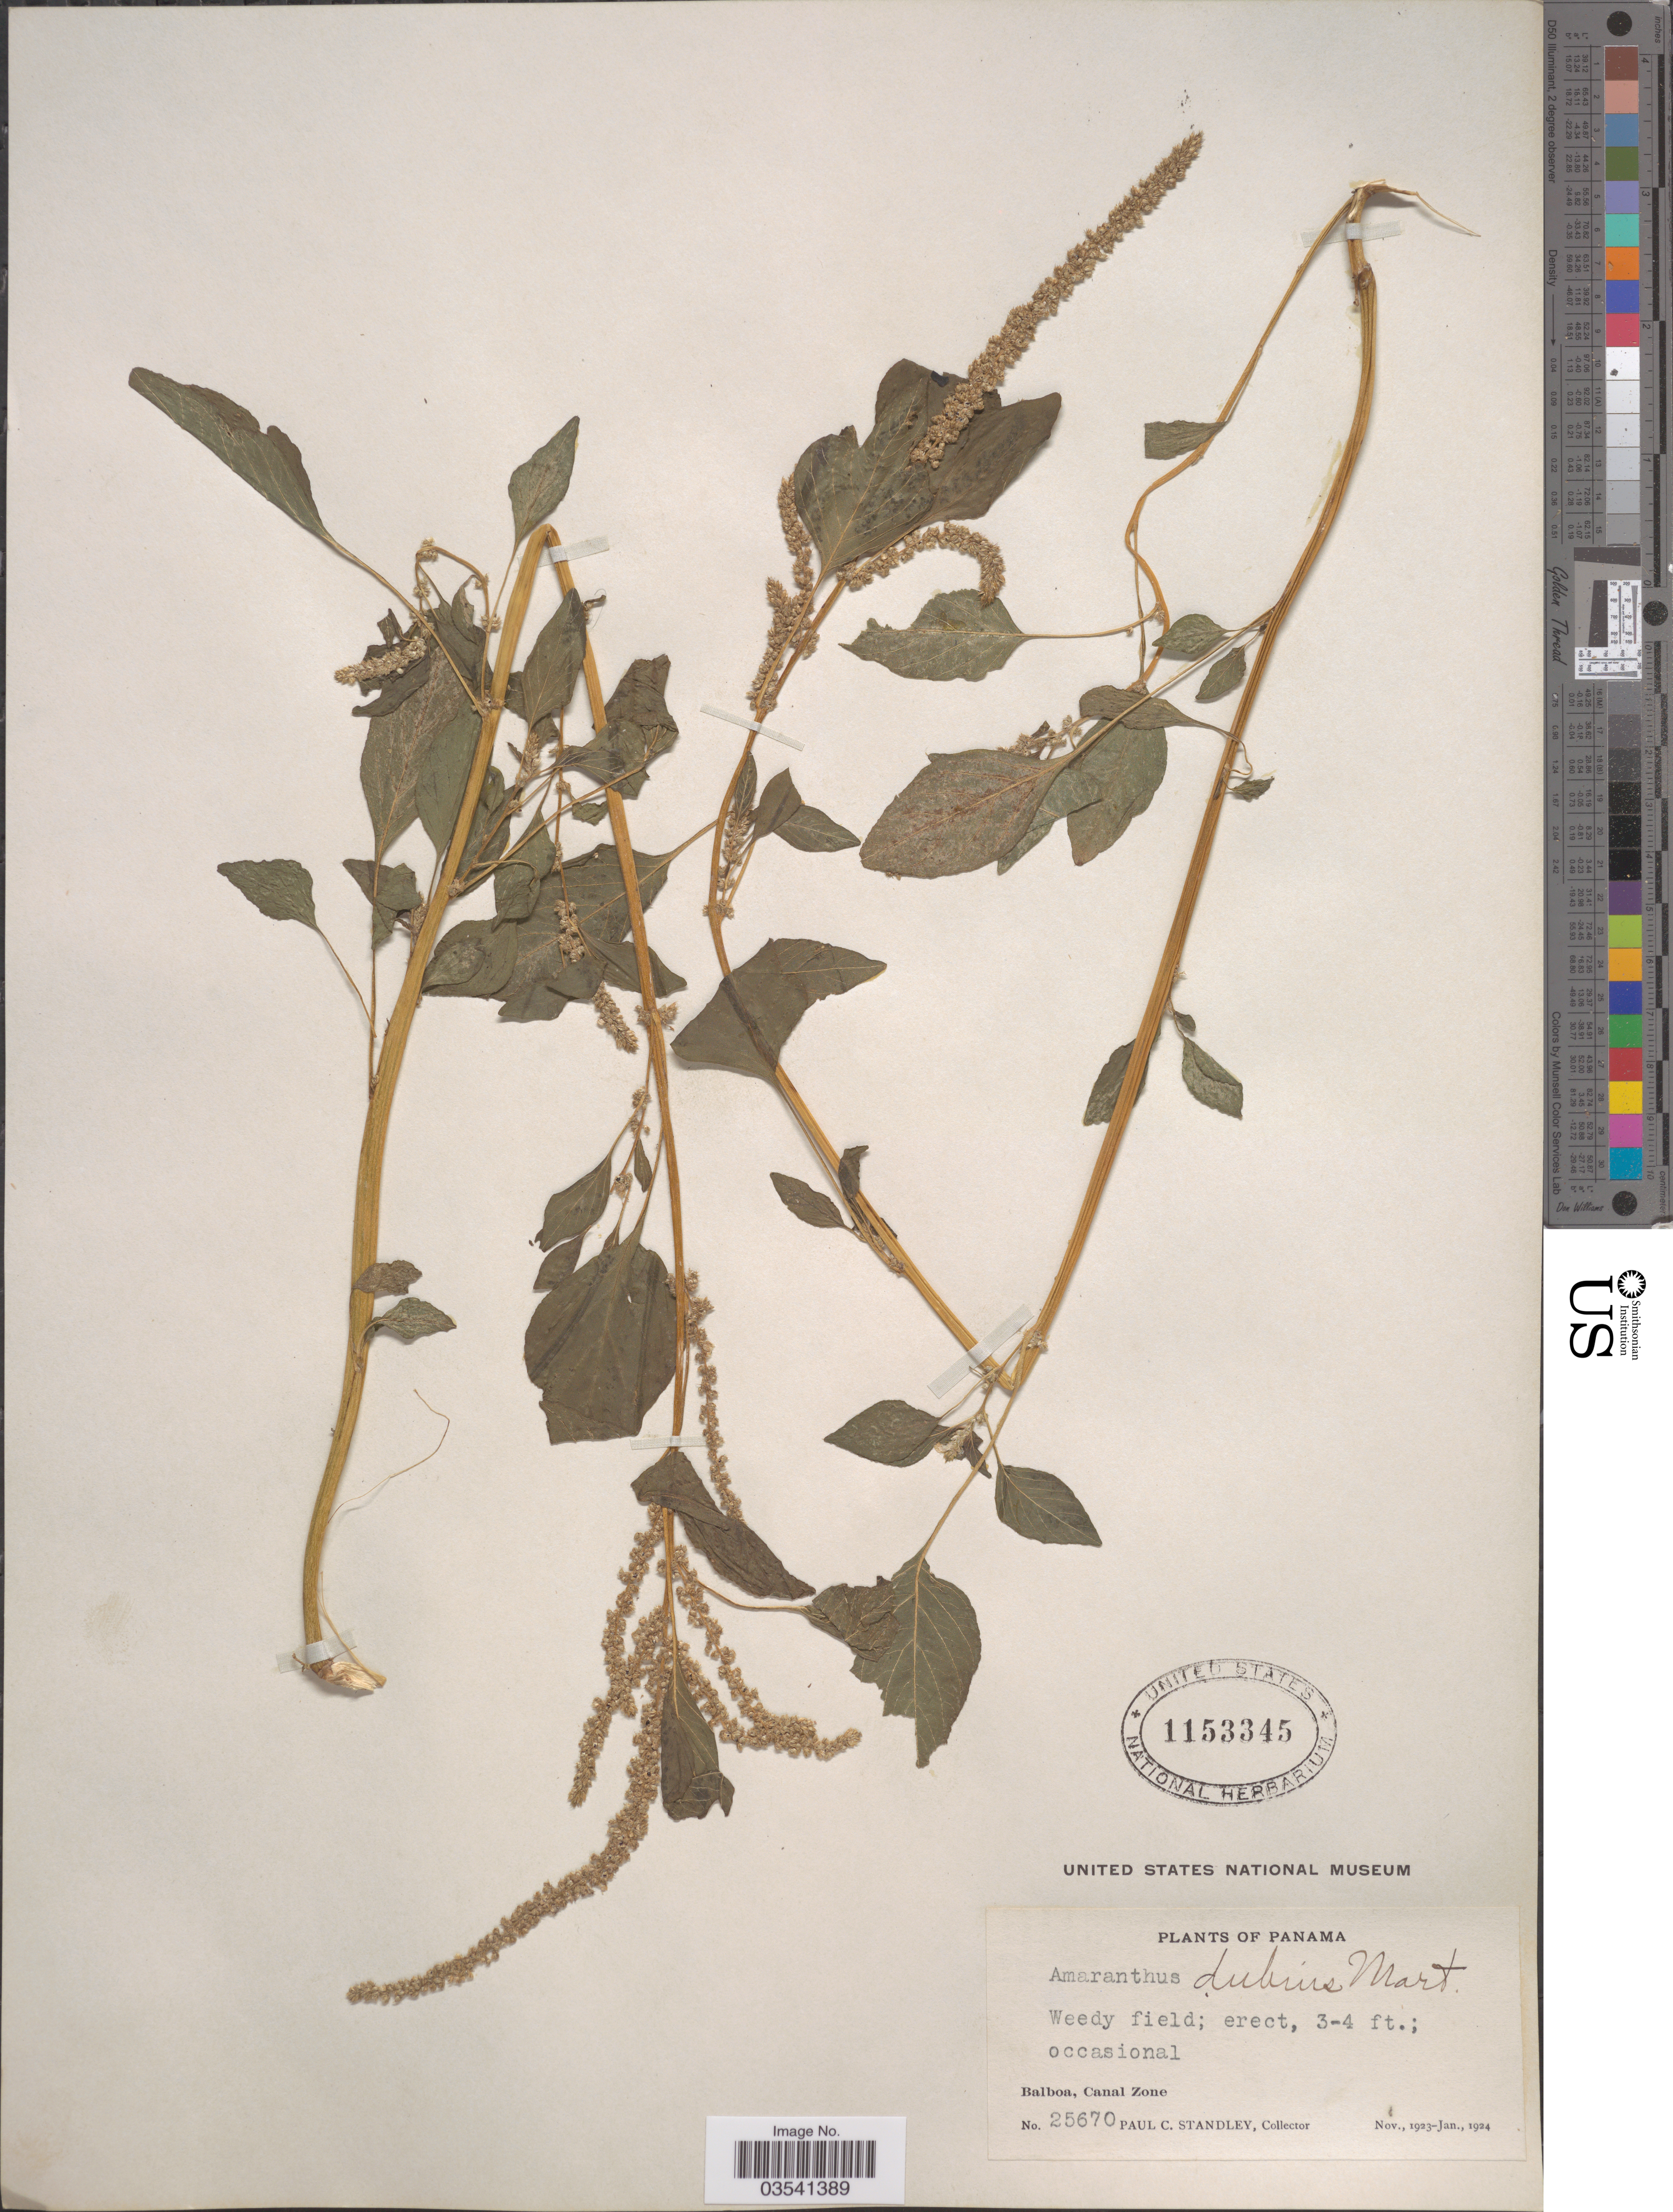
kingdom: Plantae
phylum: Tracheophyta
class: Magnoliopsida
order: Caryophyllales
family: Amaranthaceae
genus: Amaranthus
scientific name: Amaranthus dubius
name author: Mart. ex Thell.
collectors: P. C. Standley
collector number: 25670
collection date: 1923-11/1924-01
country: Panama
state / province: Colón / Panamá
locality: Balboa, Canal Zone.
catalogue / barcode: US 1153345